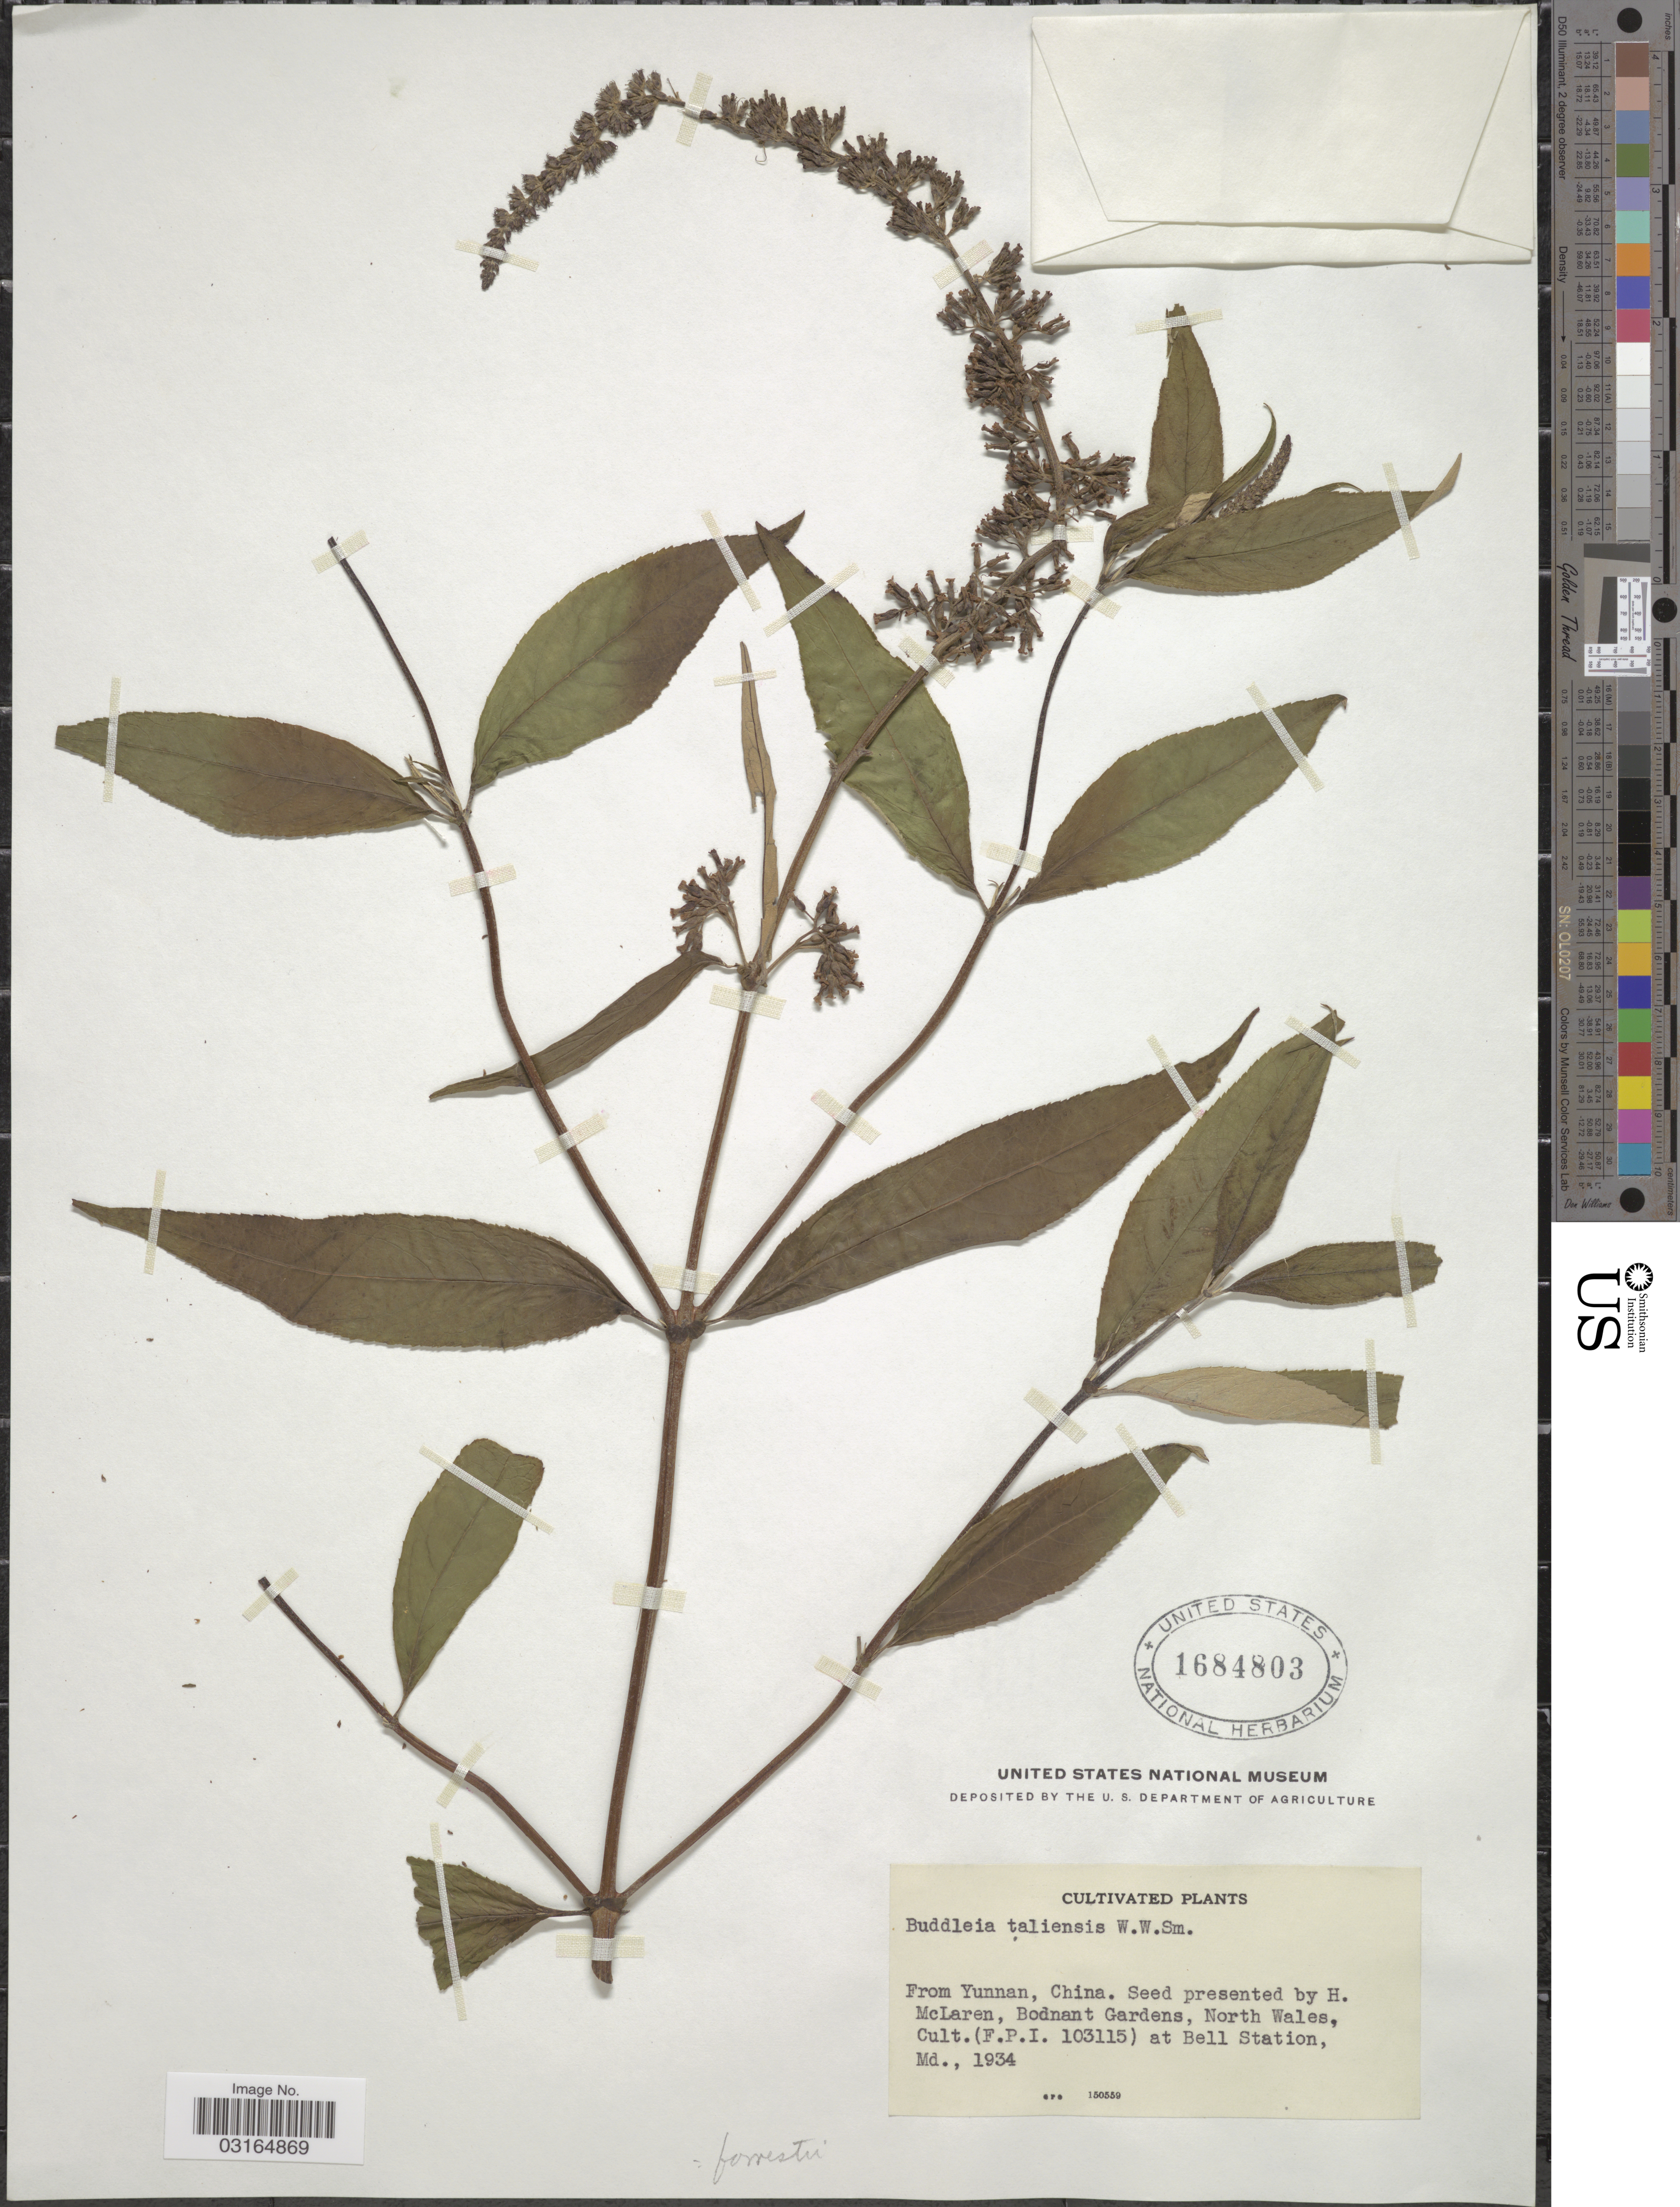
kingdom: Plantae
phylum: Tracheophyta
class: Magnoliopsida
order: Lamiales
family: Scrophulariaceae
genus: Buddleja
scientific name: Buddleja forrestii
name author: Diels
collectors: F. P. I.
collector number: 103115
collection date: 1934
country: United States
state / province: Maryland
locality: At Bell Station.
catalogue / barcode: US 1684803